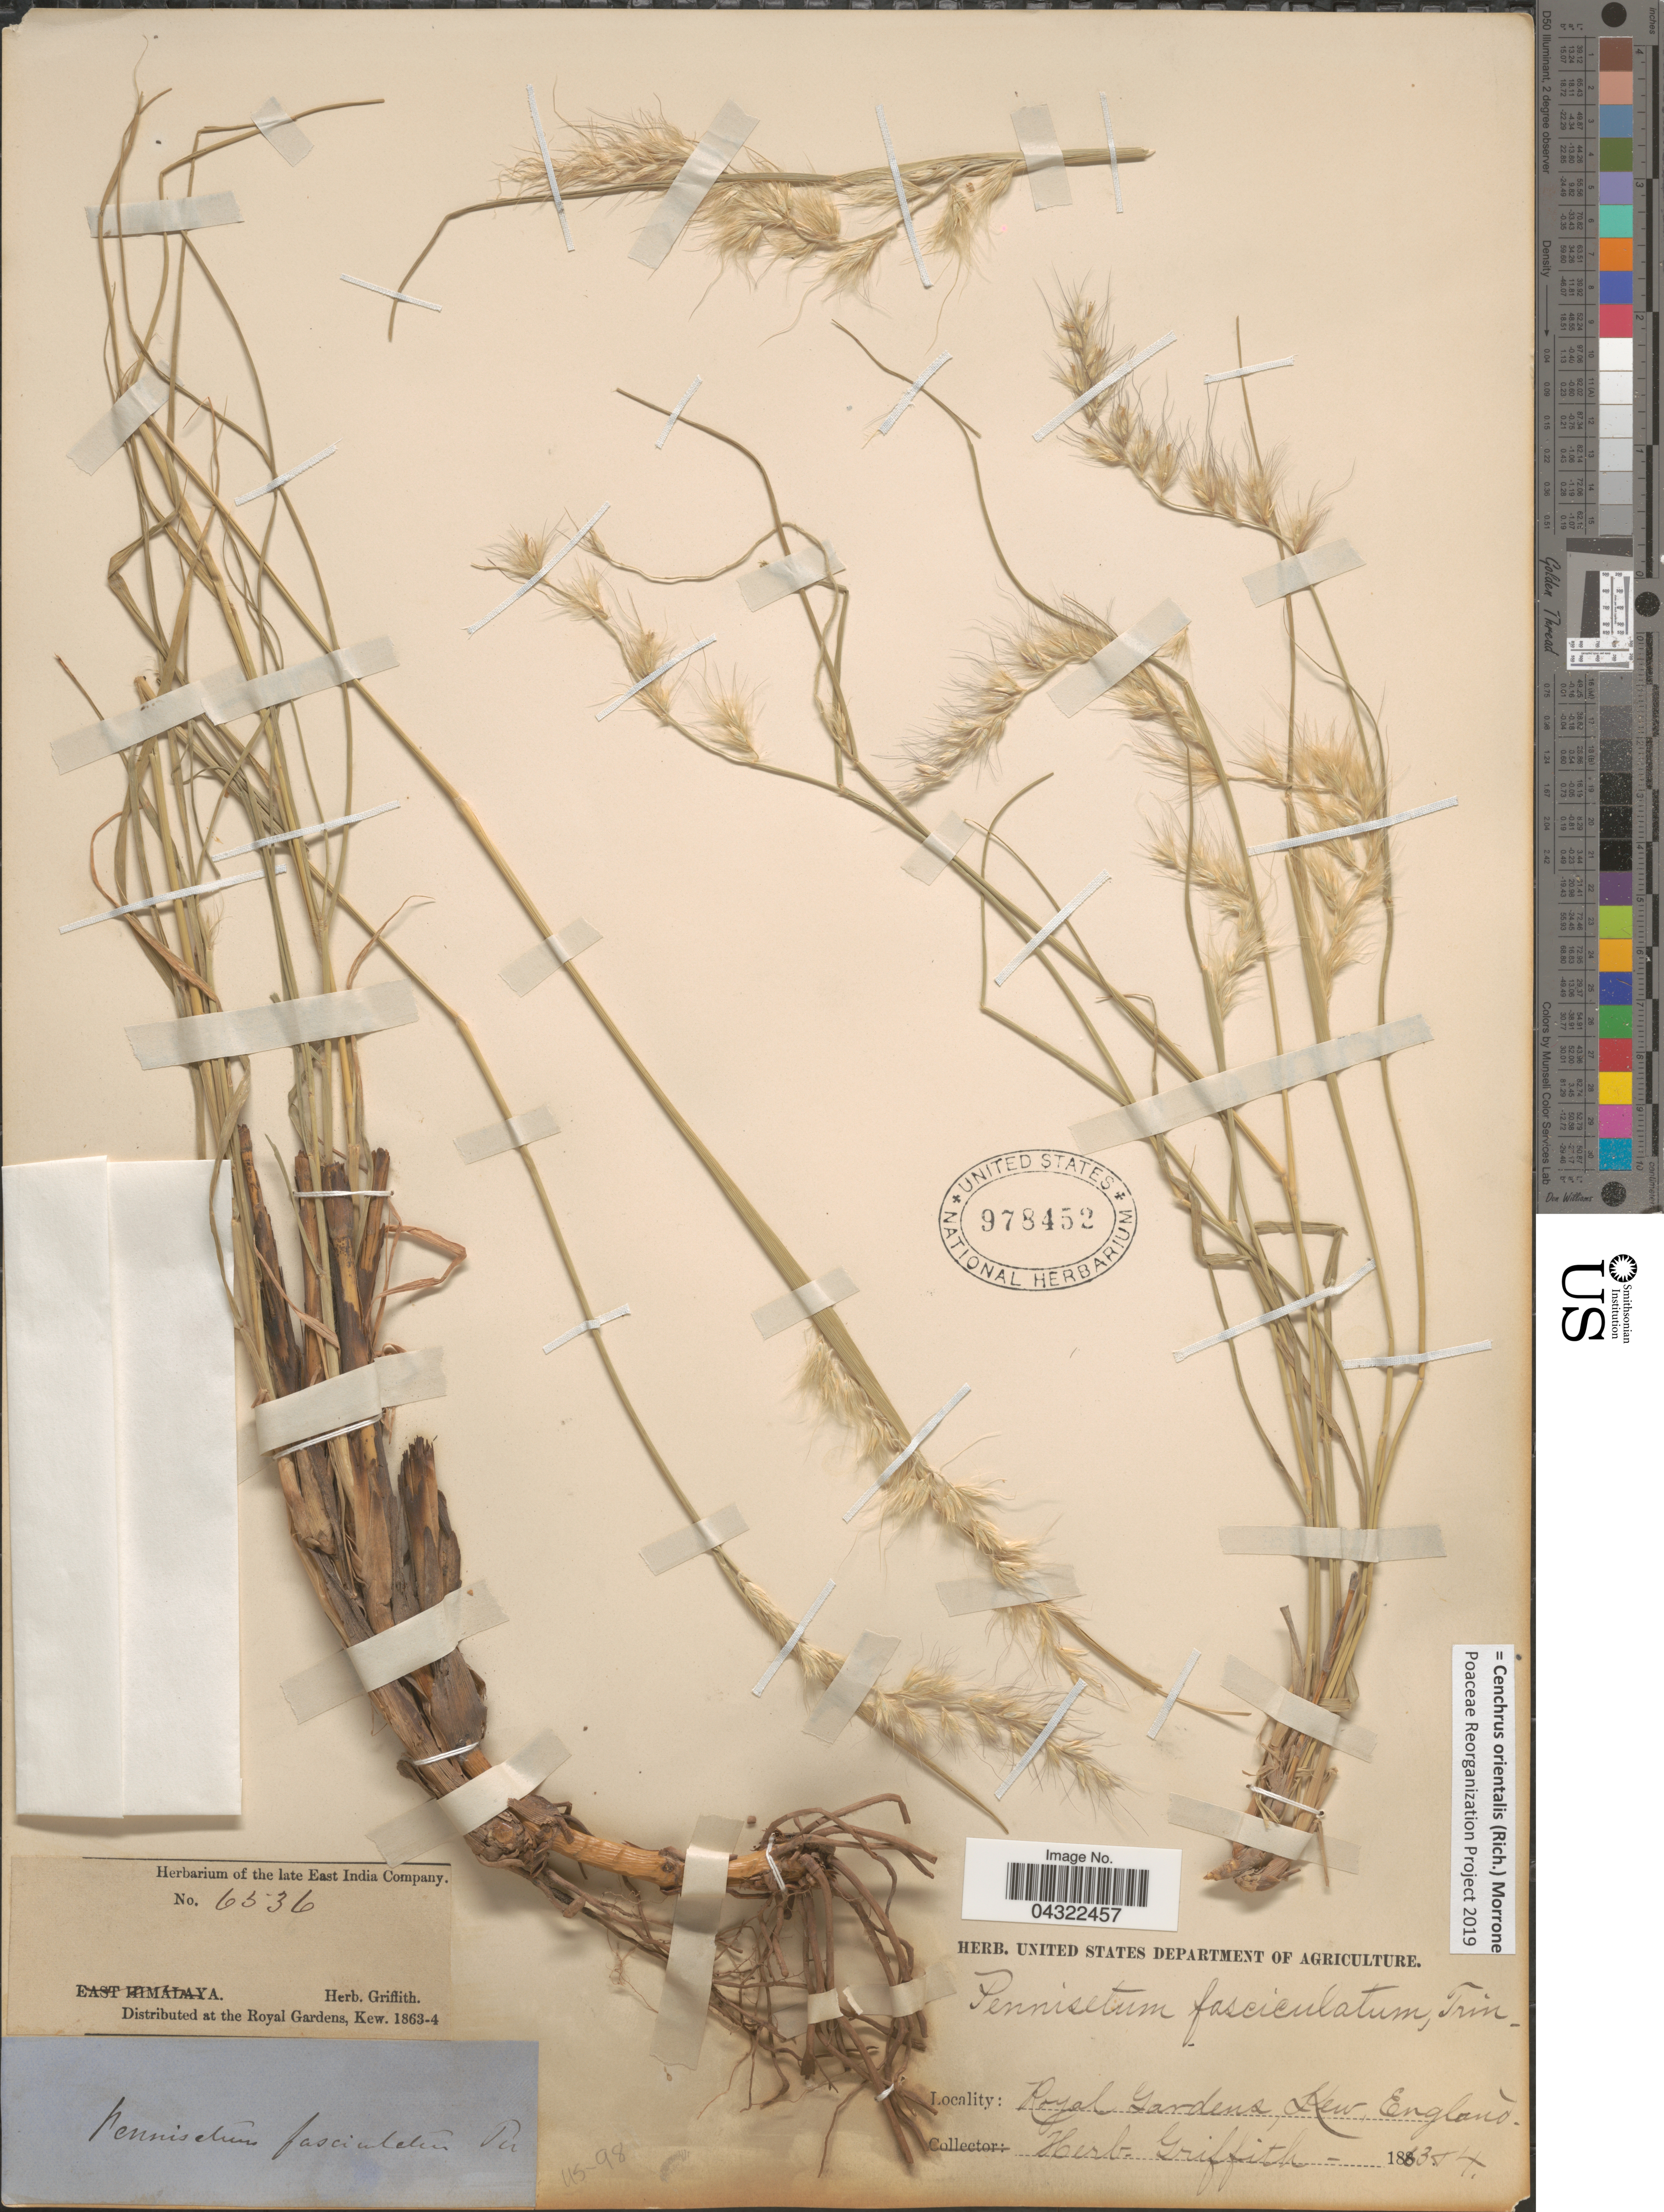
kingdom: Plantae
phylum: Tracheophyta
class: Liliopsida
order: Poales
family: Poaceae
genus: Cenchrus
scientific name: Cenchrus orientalis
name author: (Rich.) Morrone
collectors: ex herb. Griffith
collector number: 6536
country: United Kingdom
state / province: England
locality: Royal Gardens, Kew.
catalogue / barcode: US 978452